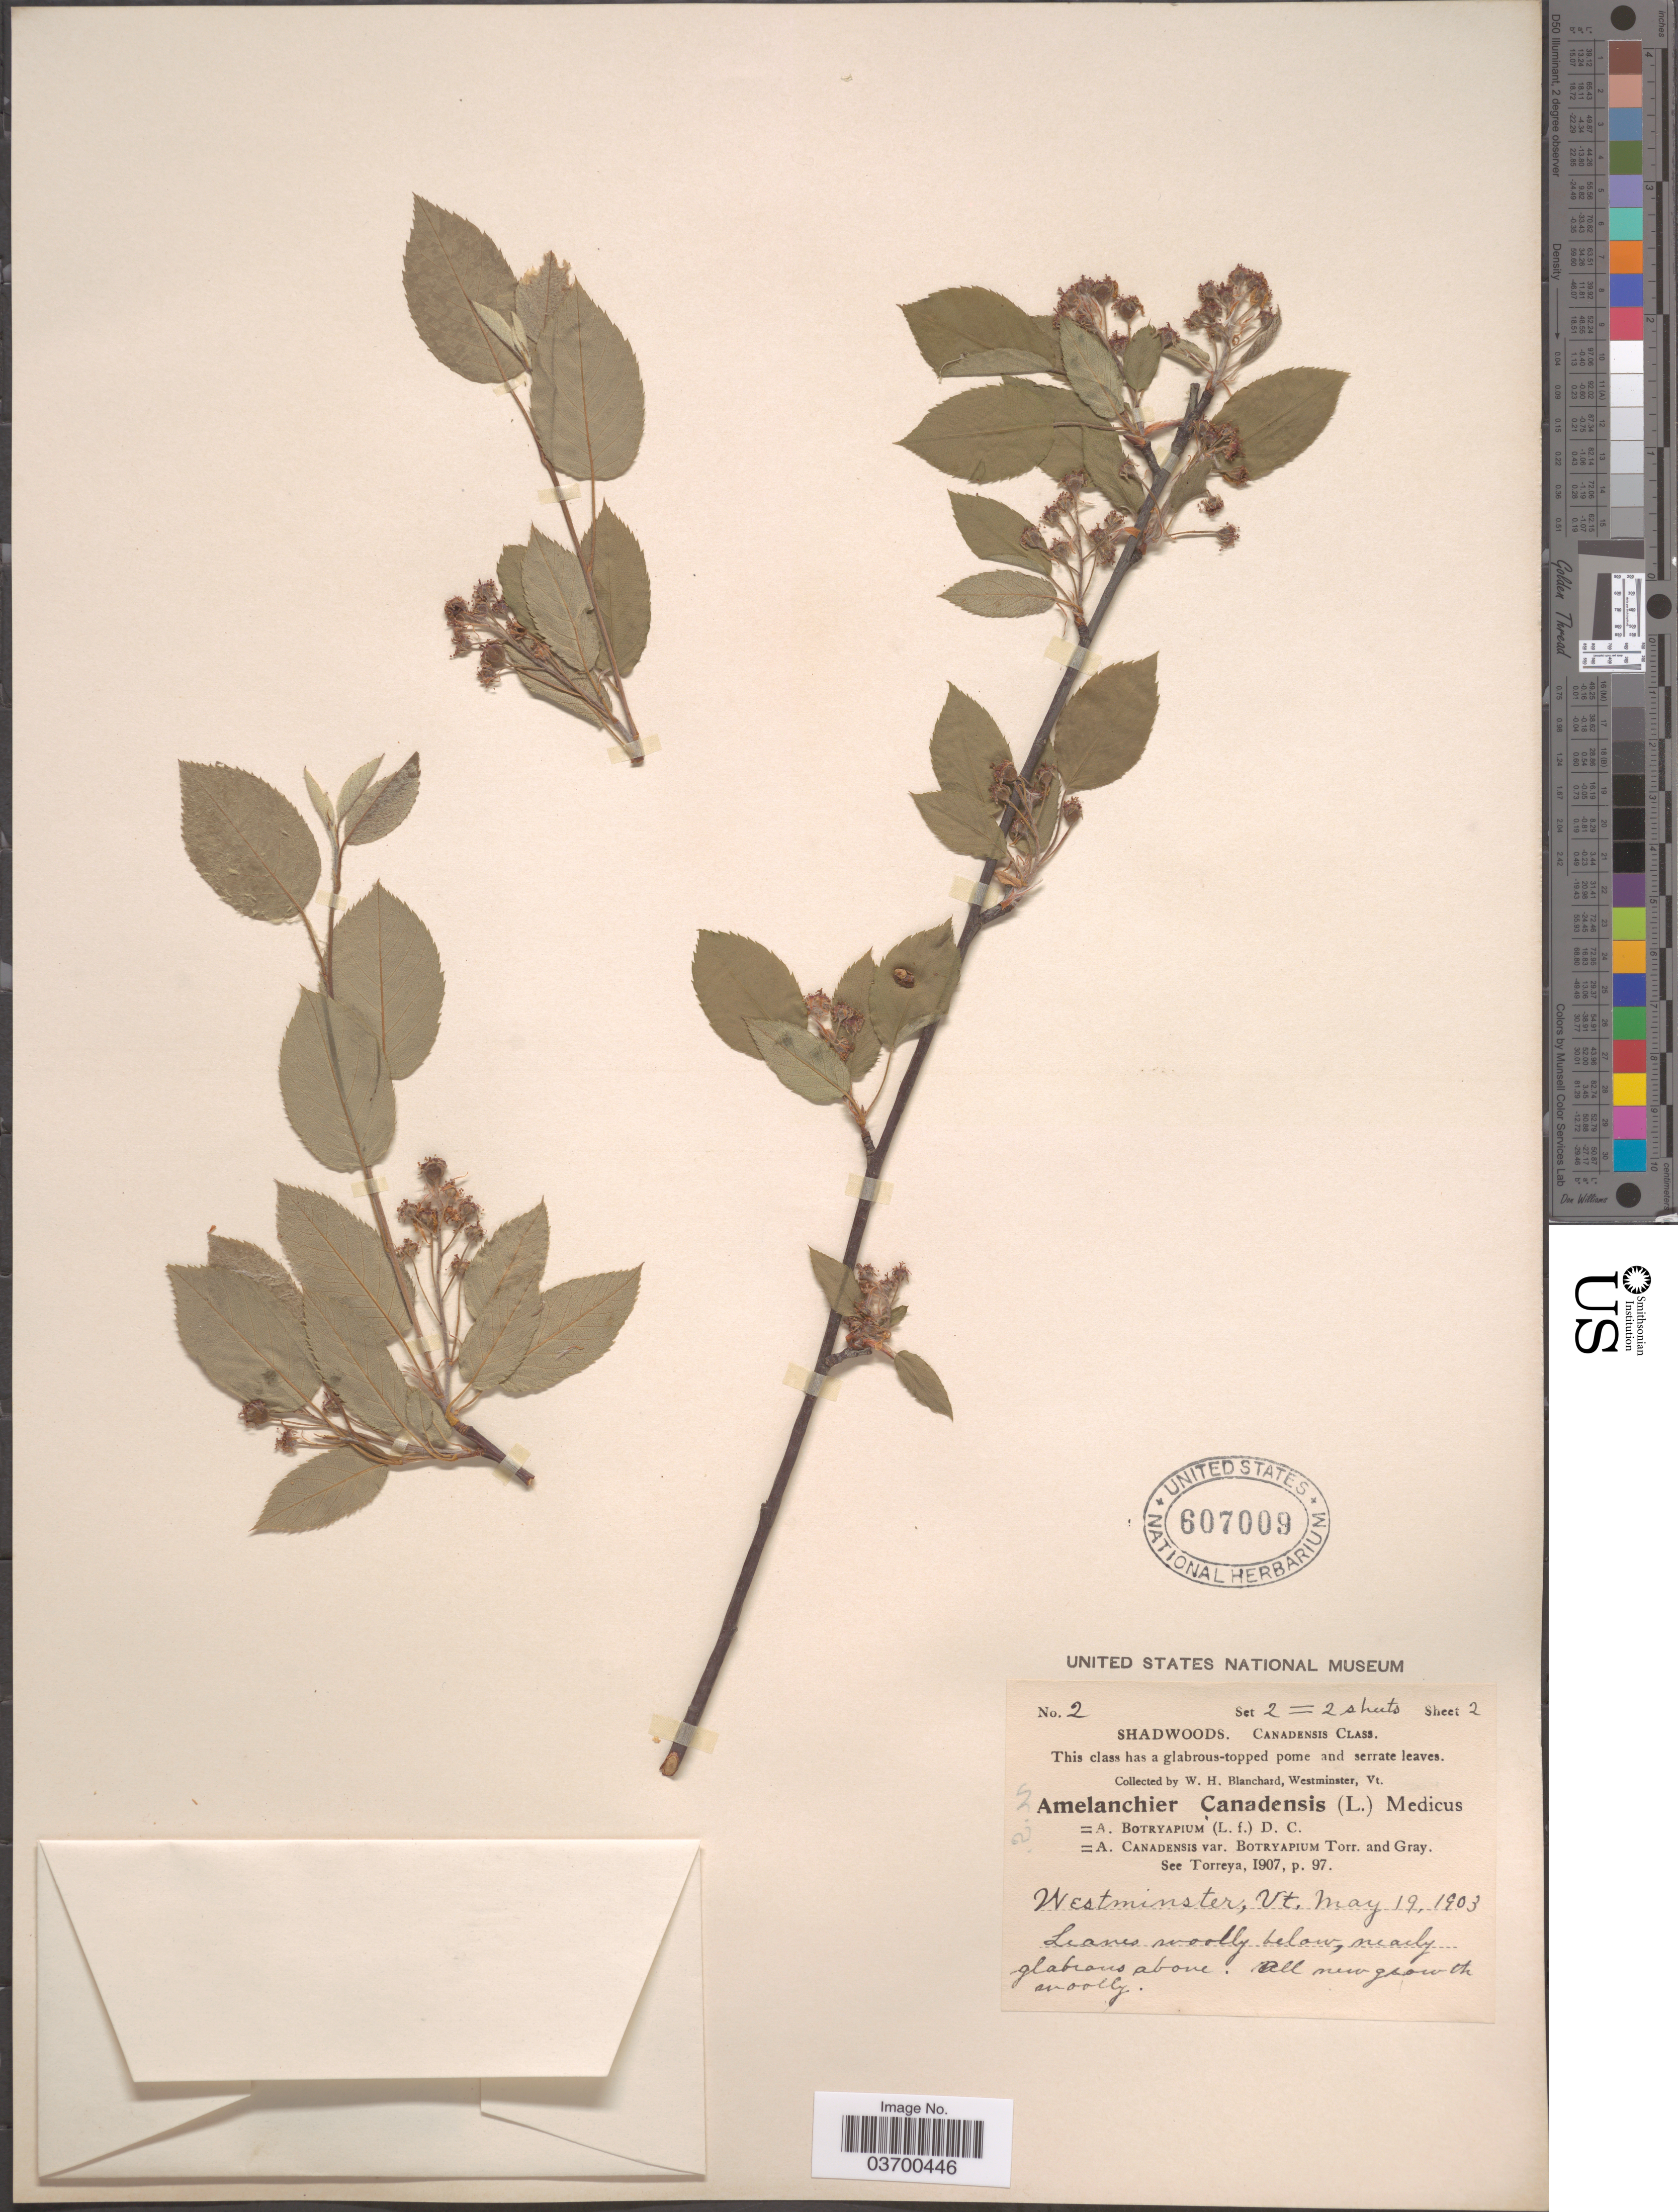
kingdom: Plantae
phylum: Tracheophyta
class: Magnoliopsida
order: Rosales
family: Rosaceae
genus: Amelanchier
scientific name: Amelanchier canadensis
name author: (L.) Medic.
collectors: W. H. Blanchard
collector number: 2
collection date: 1903-05-19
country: United States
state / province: Vermont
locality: Westminster.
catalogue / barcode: US 607009